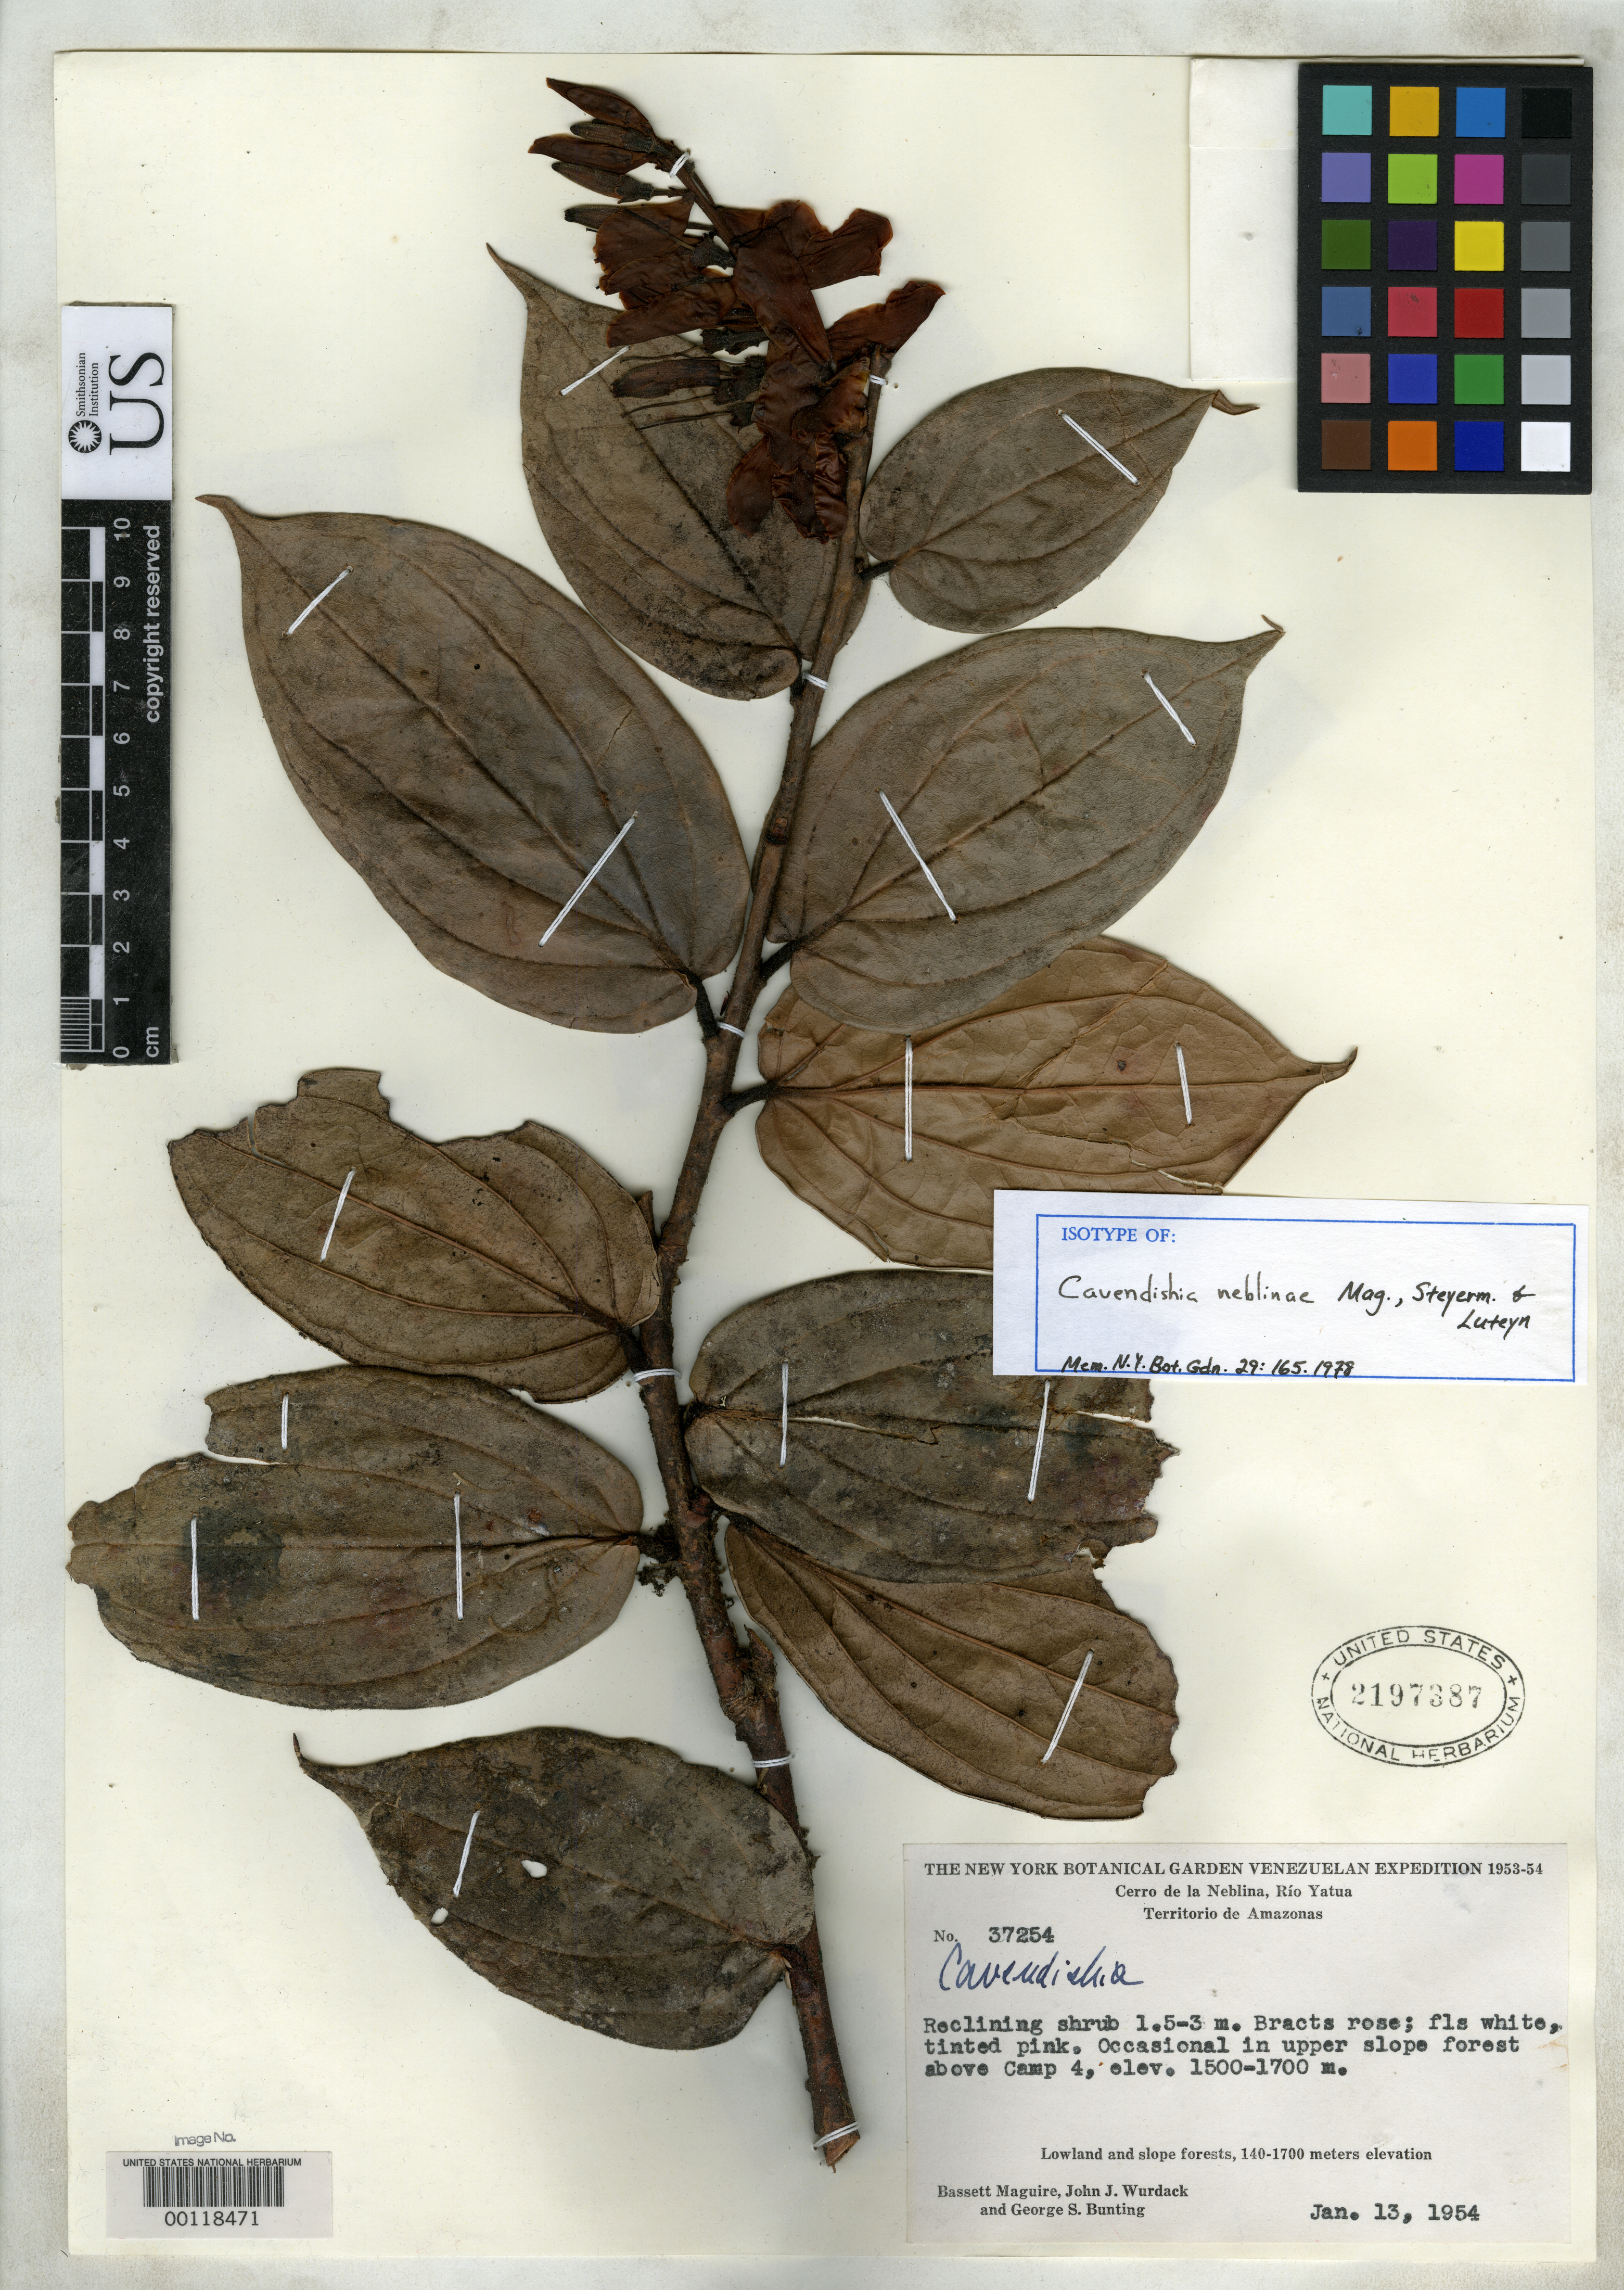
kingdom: Plantae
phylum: Tracheophyta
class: Magnoliopsida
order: Ericales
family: Ericaceae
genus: Cavendishia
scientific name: Cavendishia neblinae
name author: Maguire et al.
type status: Isotype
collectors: B. Maguire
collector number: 37254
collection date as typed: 13 Jan 1954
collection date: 1954-01-13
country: Venezuela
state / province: Amazonas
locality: Cerro de La Neblina, Rio Yatua.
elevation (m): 1500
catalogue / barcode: US 2197387